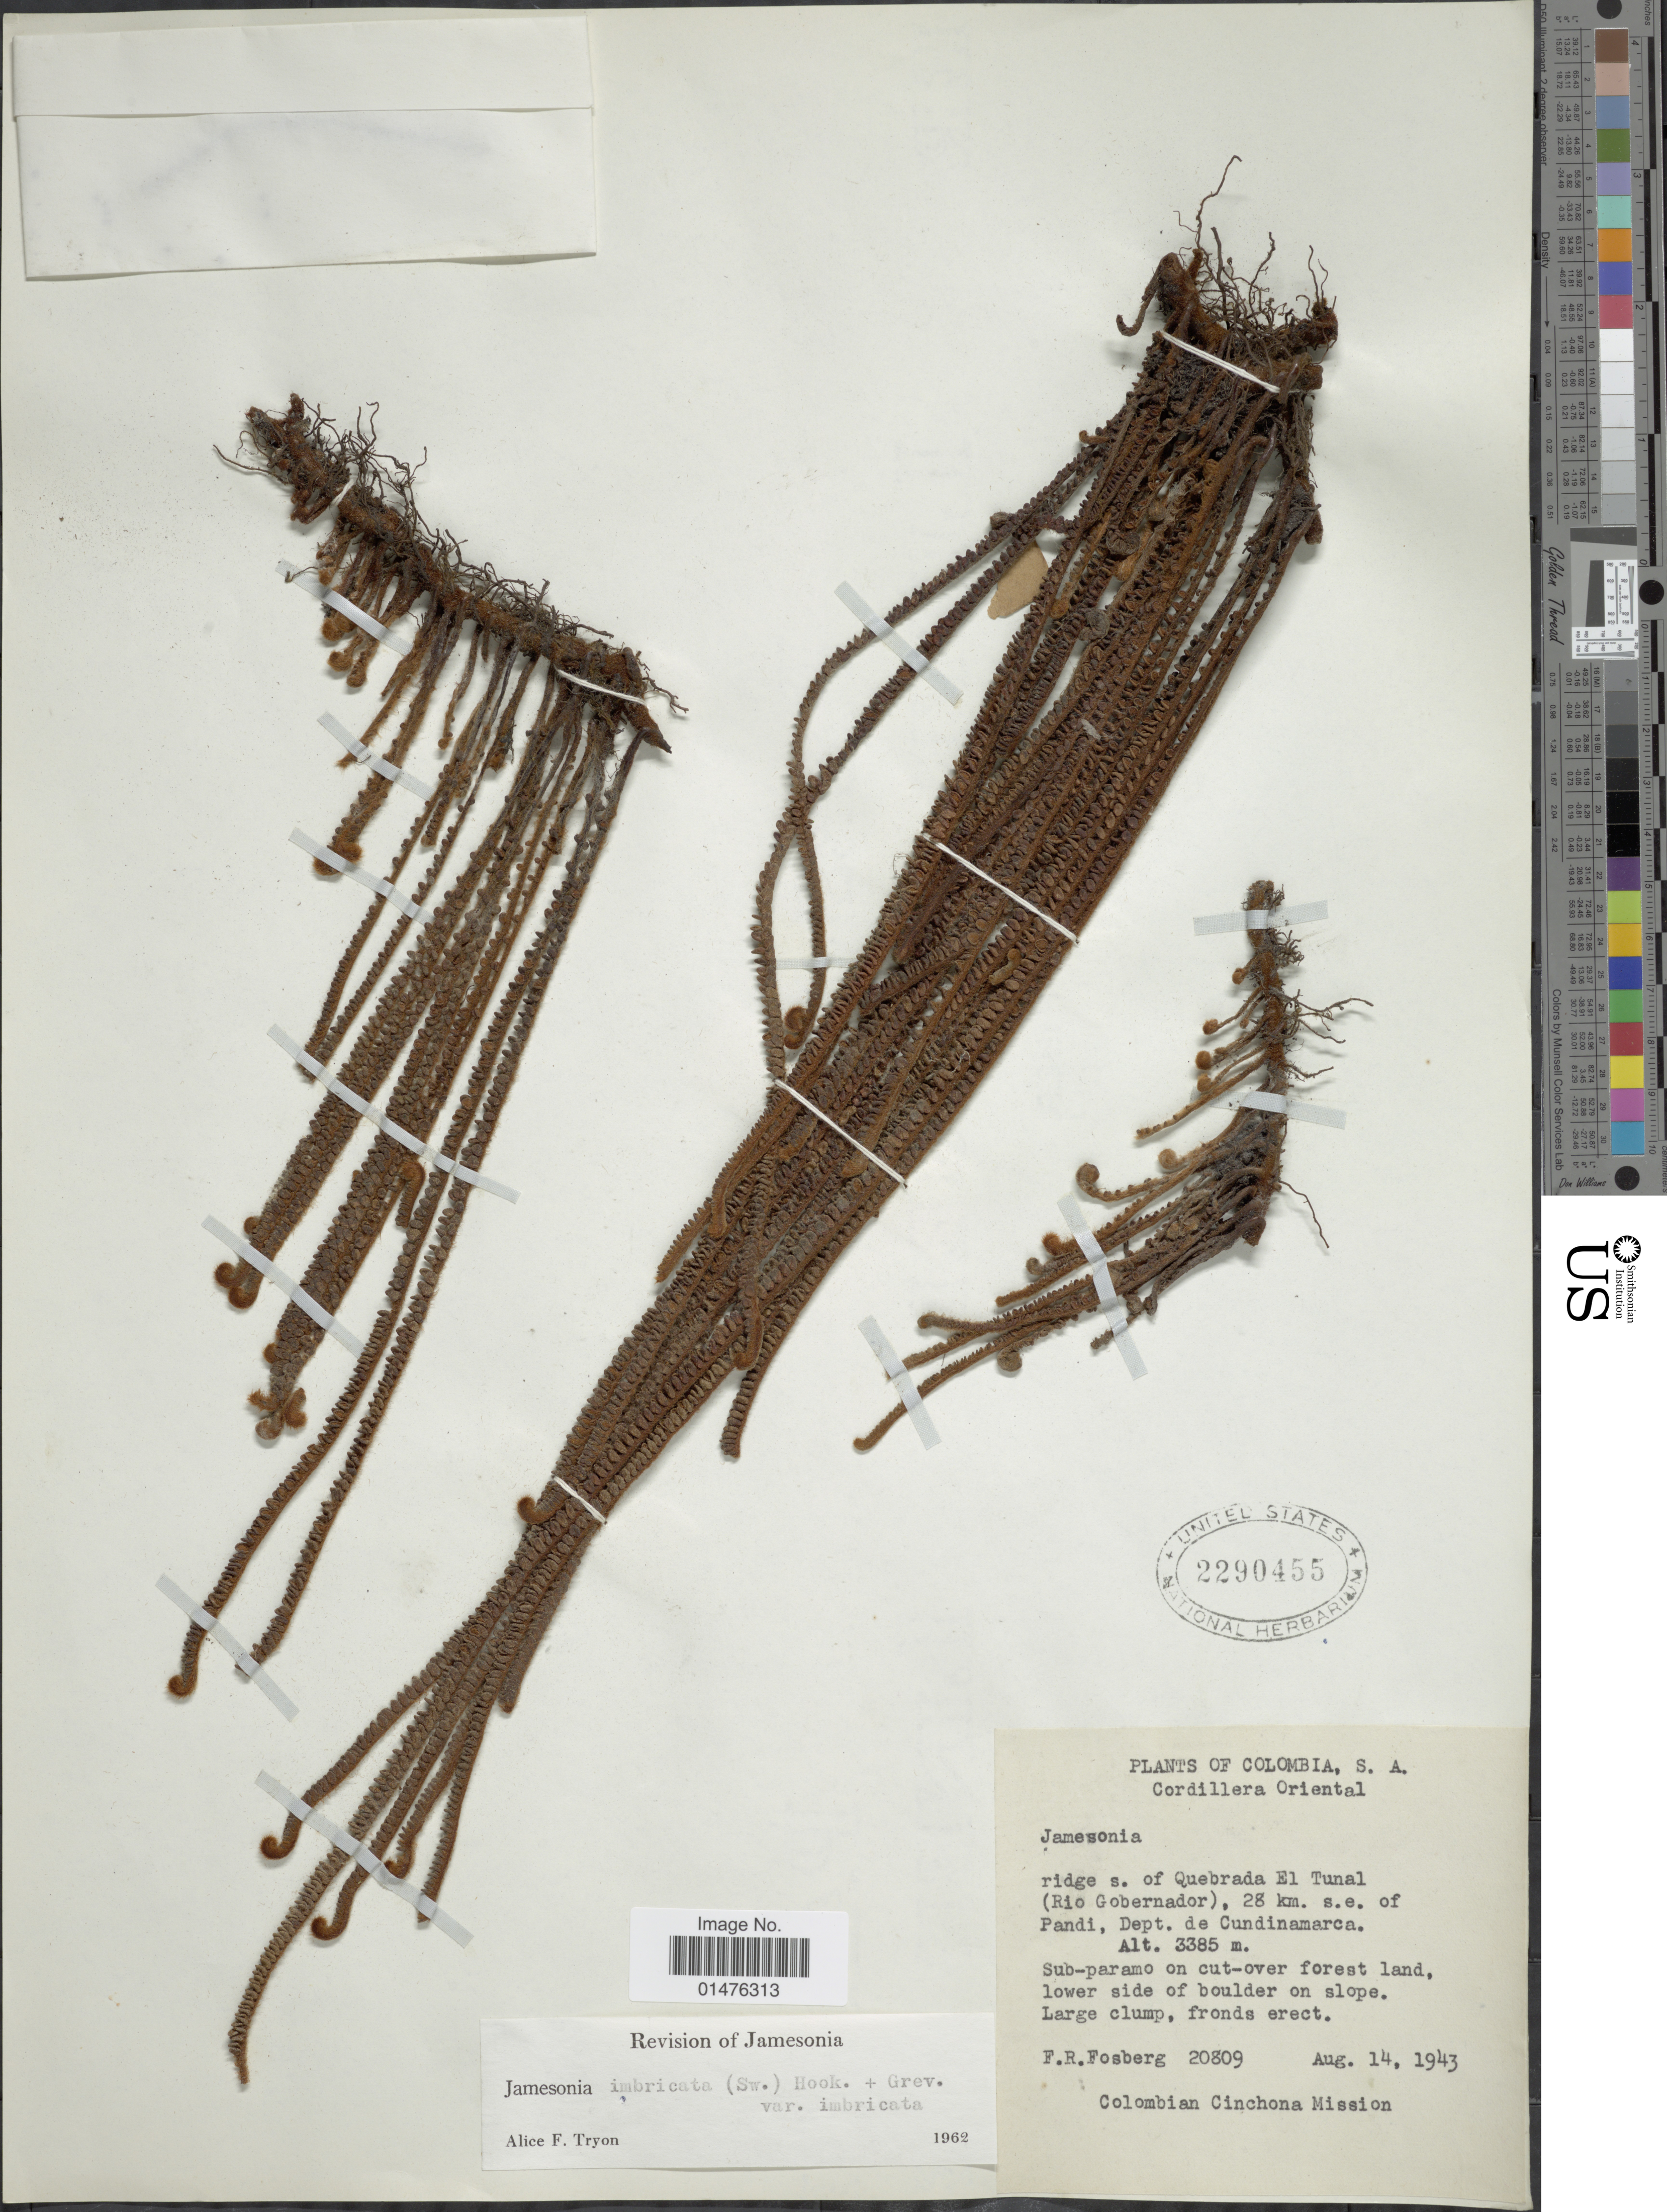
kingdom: Plantae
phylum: Tracheophyta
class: Polypodiopsida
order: Polypodiales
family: Pteridaceae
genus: Jamesonia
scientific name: Jamesonia imbricata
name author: (Sw.) Hook. & Grev.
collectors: F. R. Fosberg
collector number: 20809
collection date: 1943-08-14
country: Colombia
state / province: Cundinamarca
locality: Cordillera Oriental, ridge s. of Quebrada El Tunal (Rio Gobernador), 28 km s.e. of Pandi,Dept. de Cundinamarca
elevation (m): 3385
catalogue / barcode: US 2290455